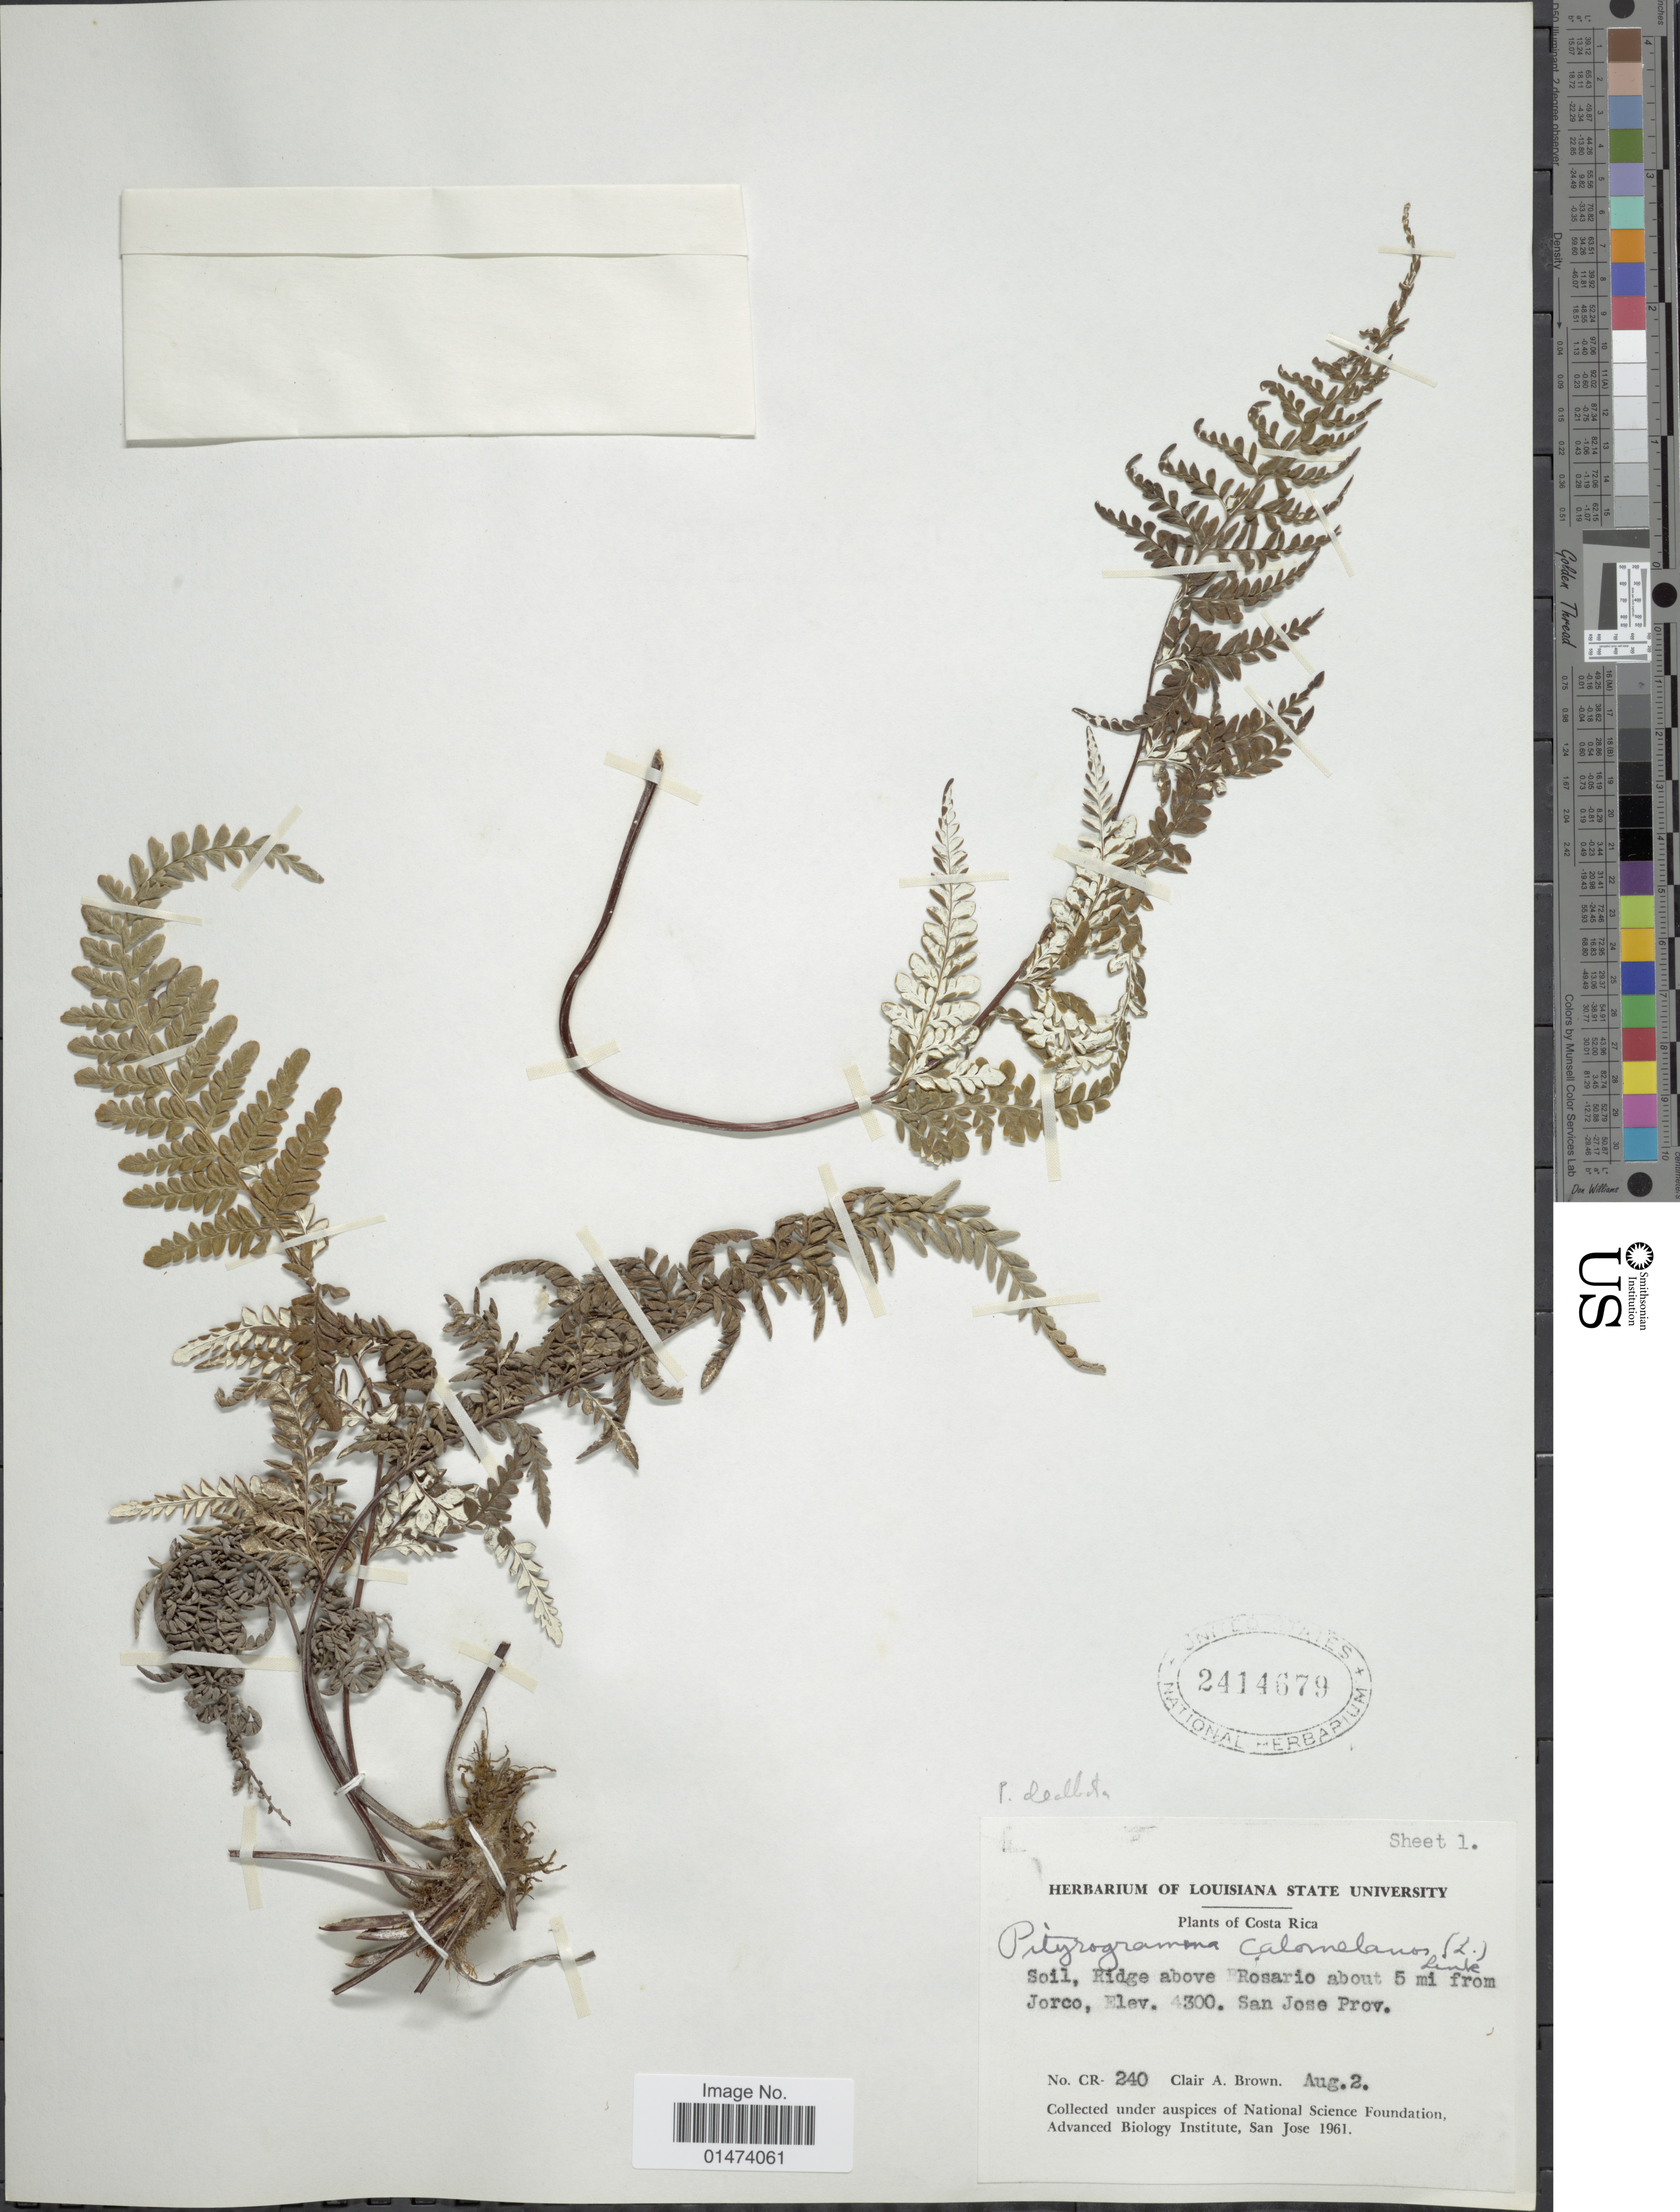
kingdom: Plantae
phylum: Tracheophyta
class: Polypodiopsida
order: Polypodiales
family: Pteridaceae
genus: Pityrogramma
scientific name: Pityrogramma dealbata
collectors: C. A. Brown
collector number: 240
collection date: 1961-08-02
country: Costa Rica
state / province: San José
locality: Soil, Ridge above Rosario about 5 mi from Jorco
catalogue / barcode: US 2414679